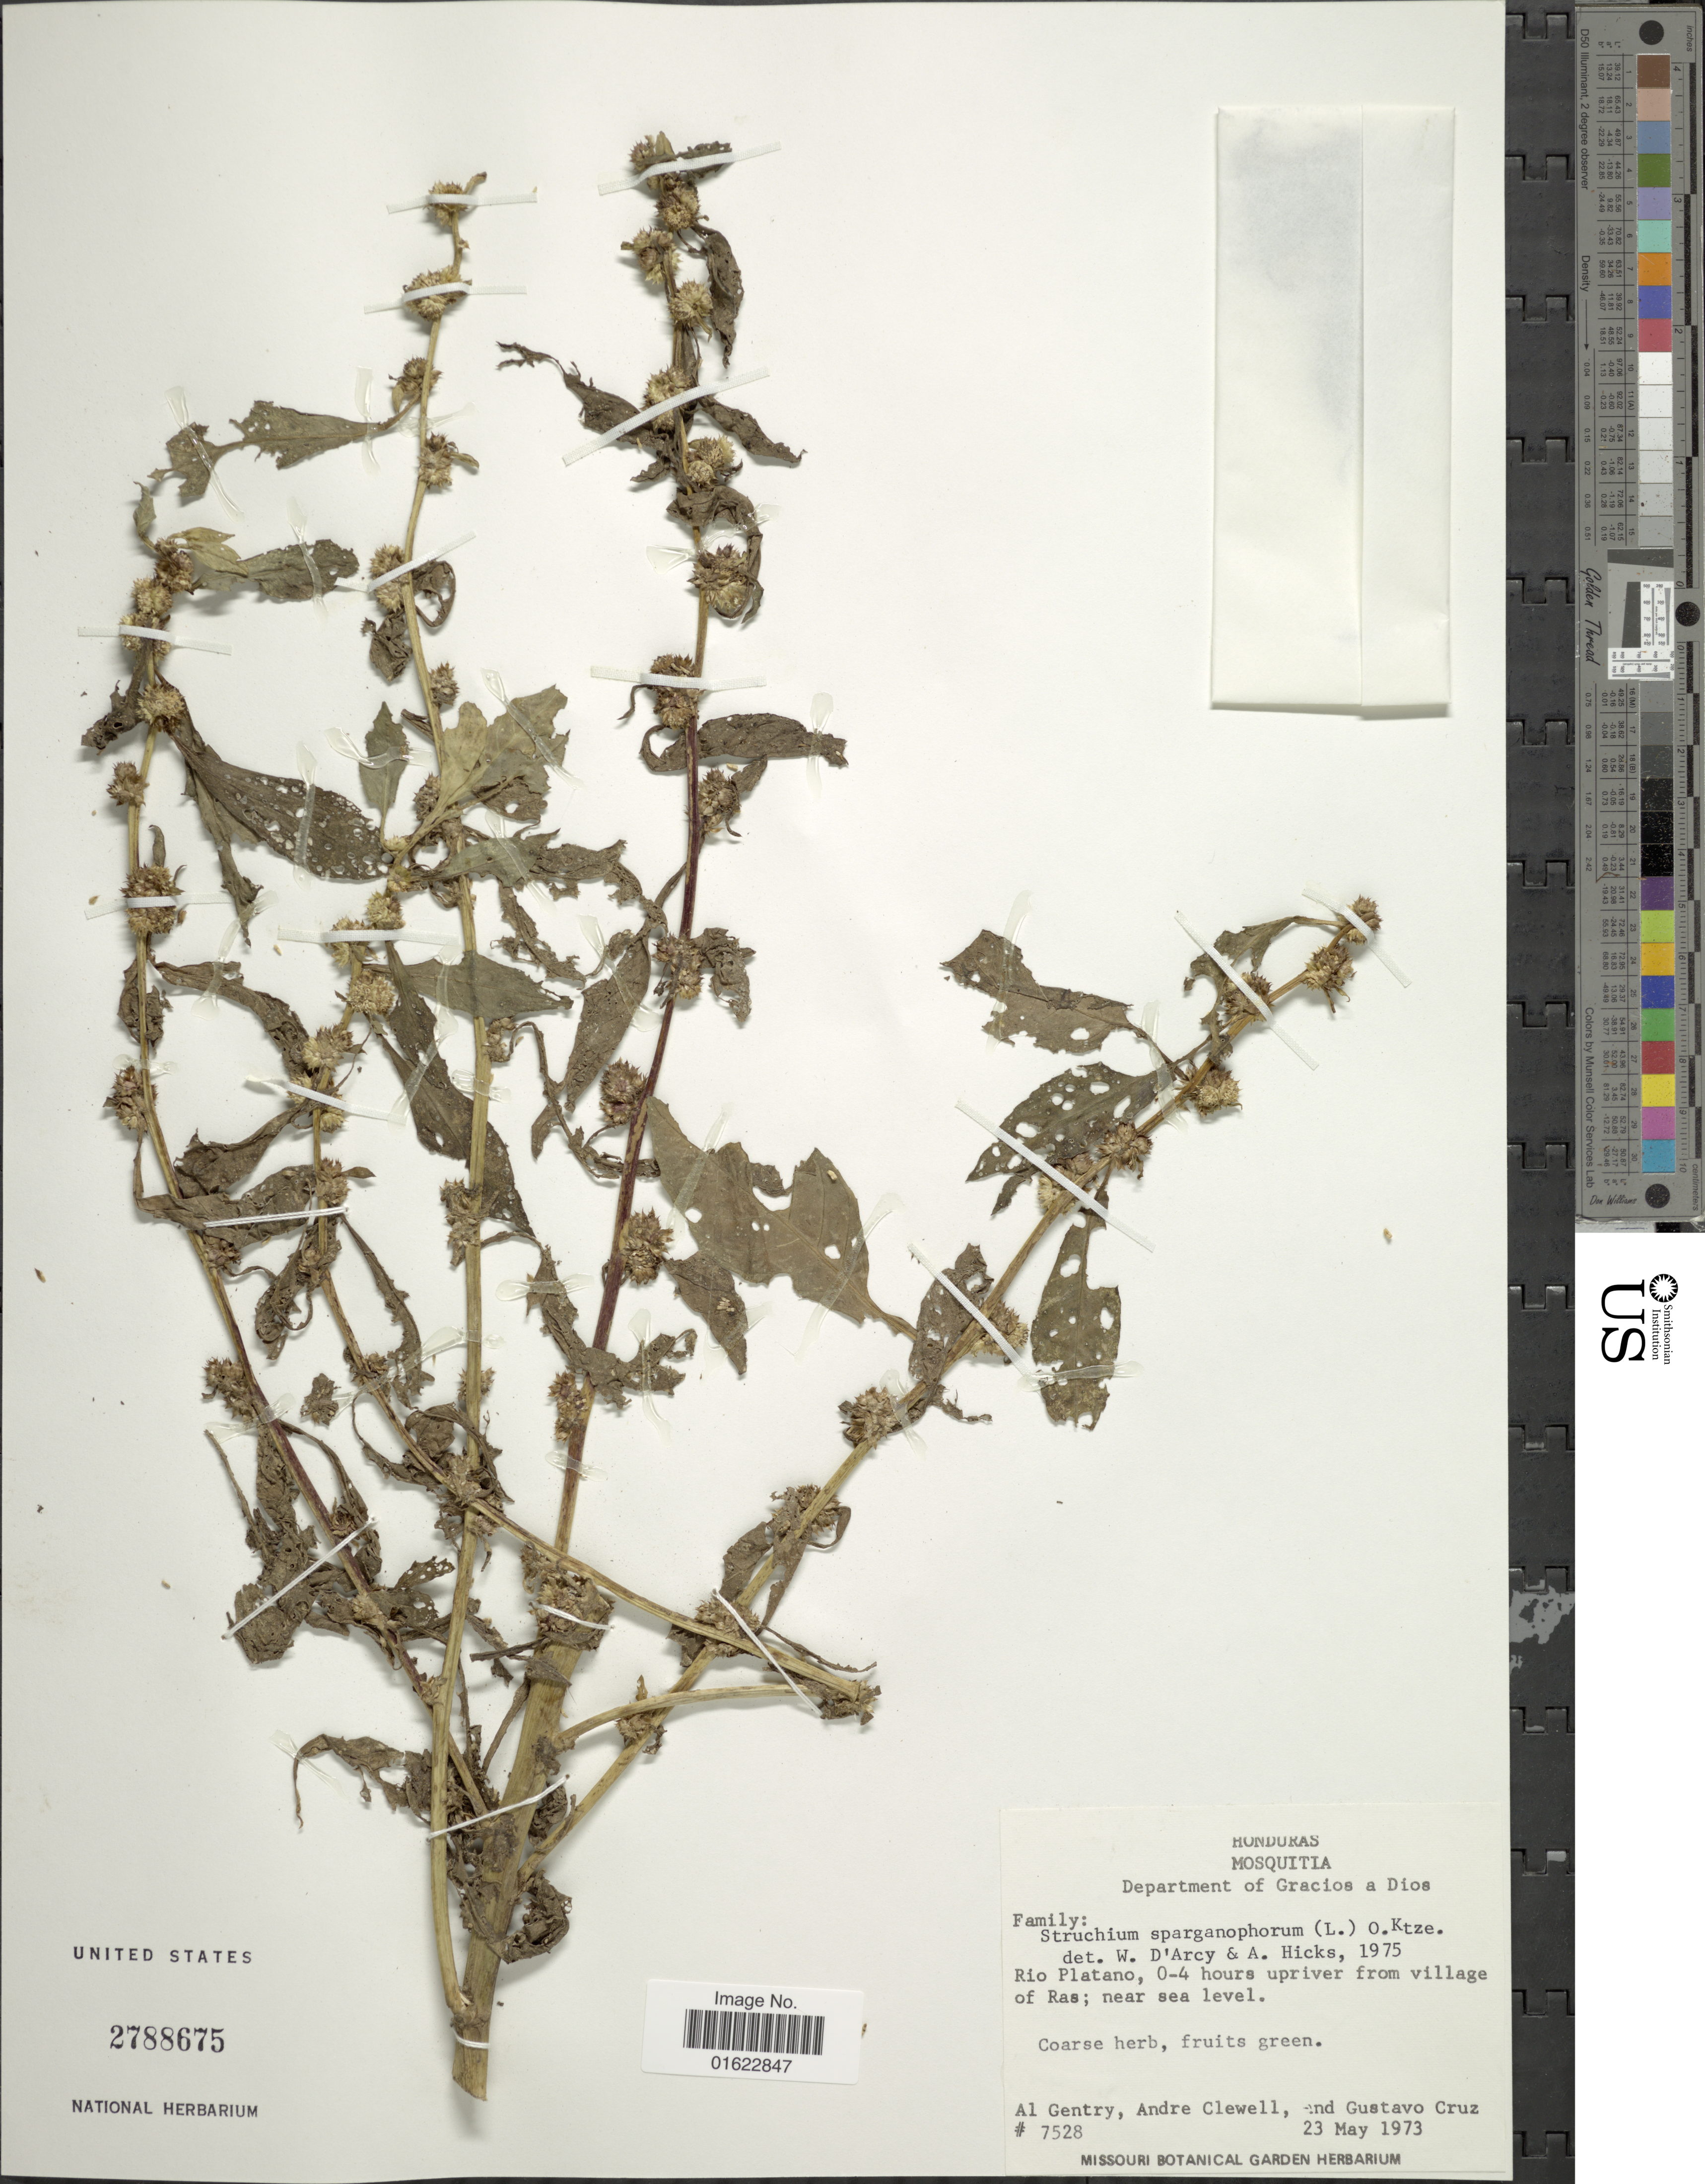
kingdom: Plantae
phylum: Tracheophyta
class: Magnoliopsida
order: Asterales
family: Asteraceae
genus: Struchium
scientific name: Struchium sparganophorum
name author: (L.) Kuntze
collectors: A. H. Gentry, A. Clewell & G. Cruz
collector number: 7528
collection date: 1973-05-23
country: Honduras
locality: Honduras, Mosquitia. Department of Gracios a Dios. Rio Platano, 0-4 hourse upriver from village of Ras.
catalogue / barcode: US 2788675